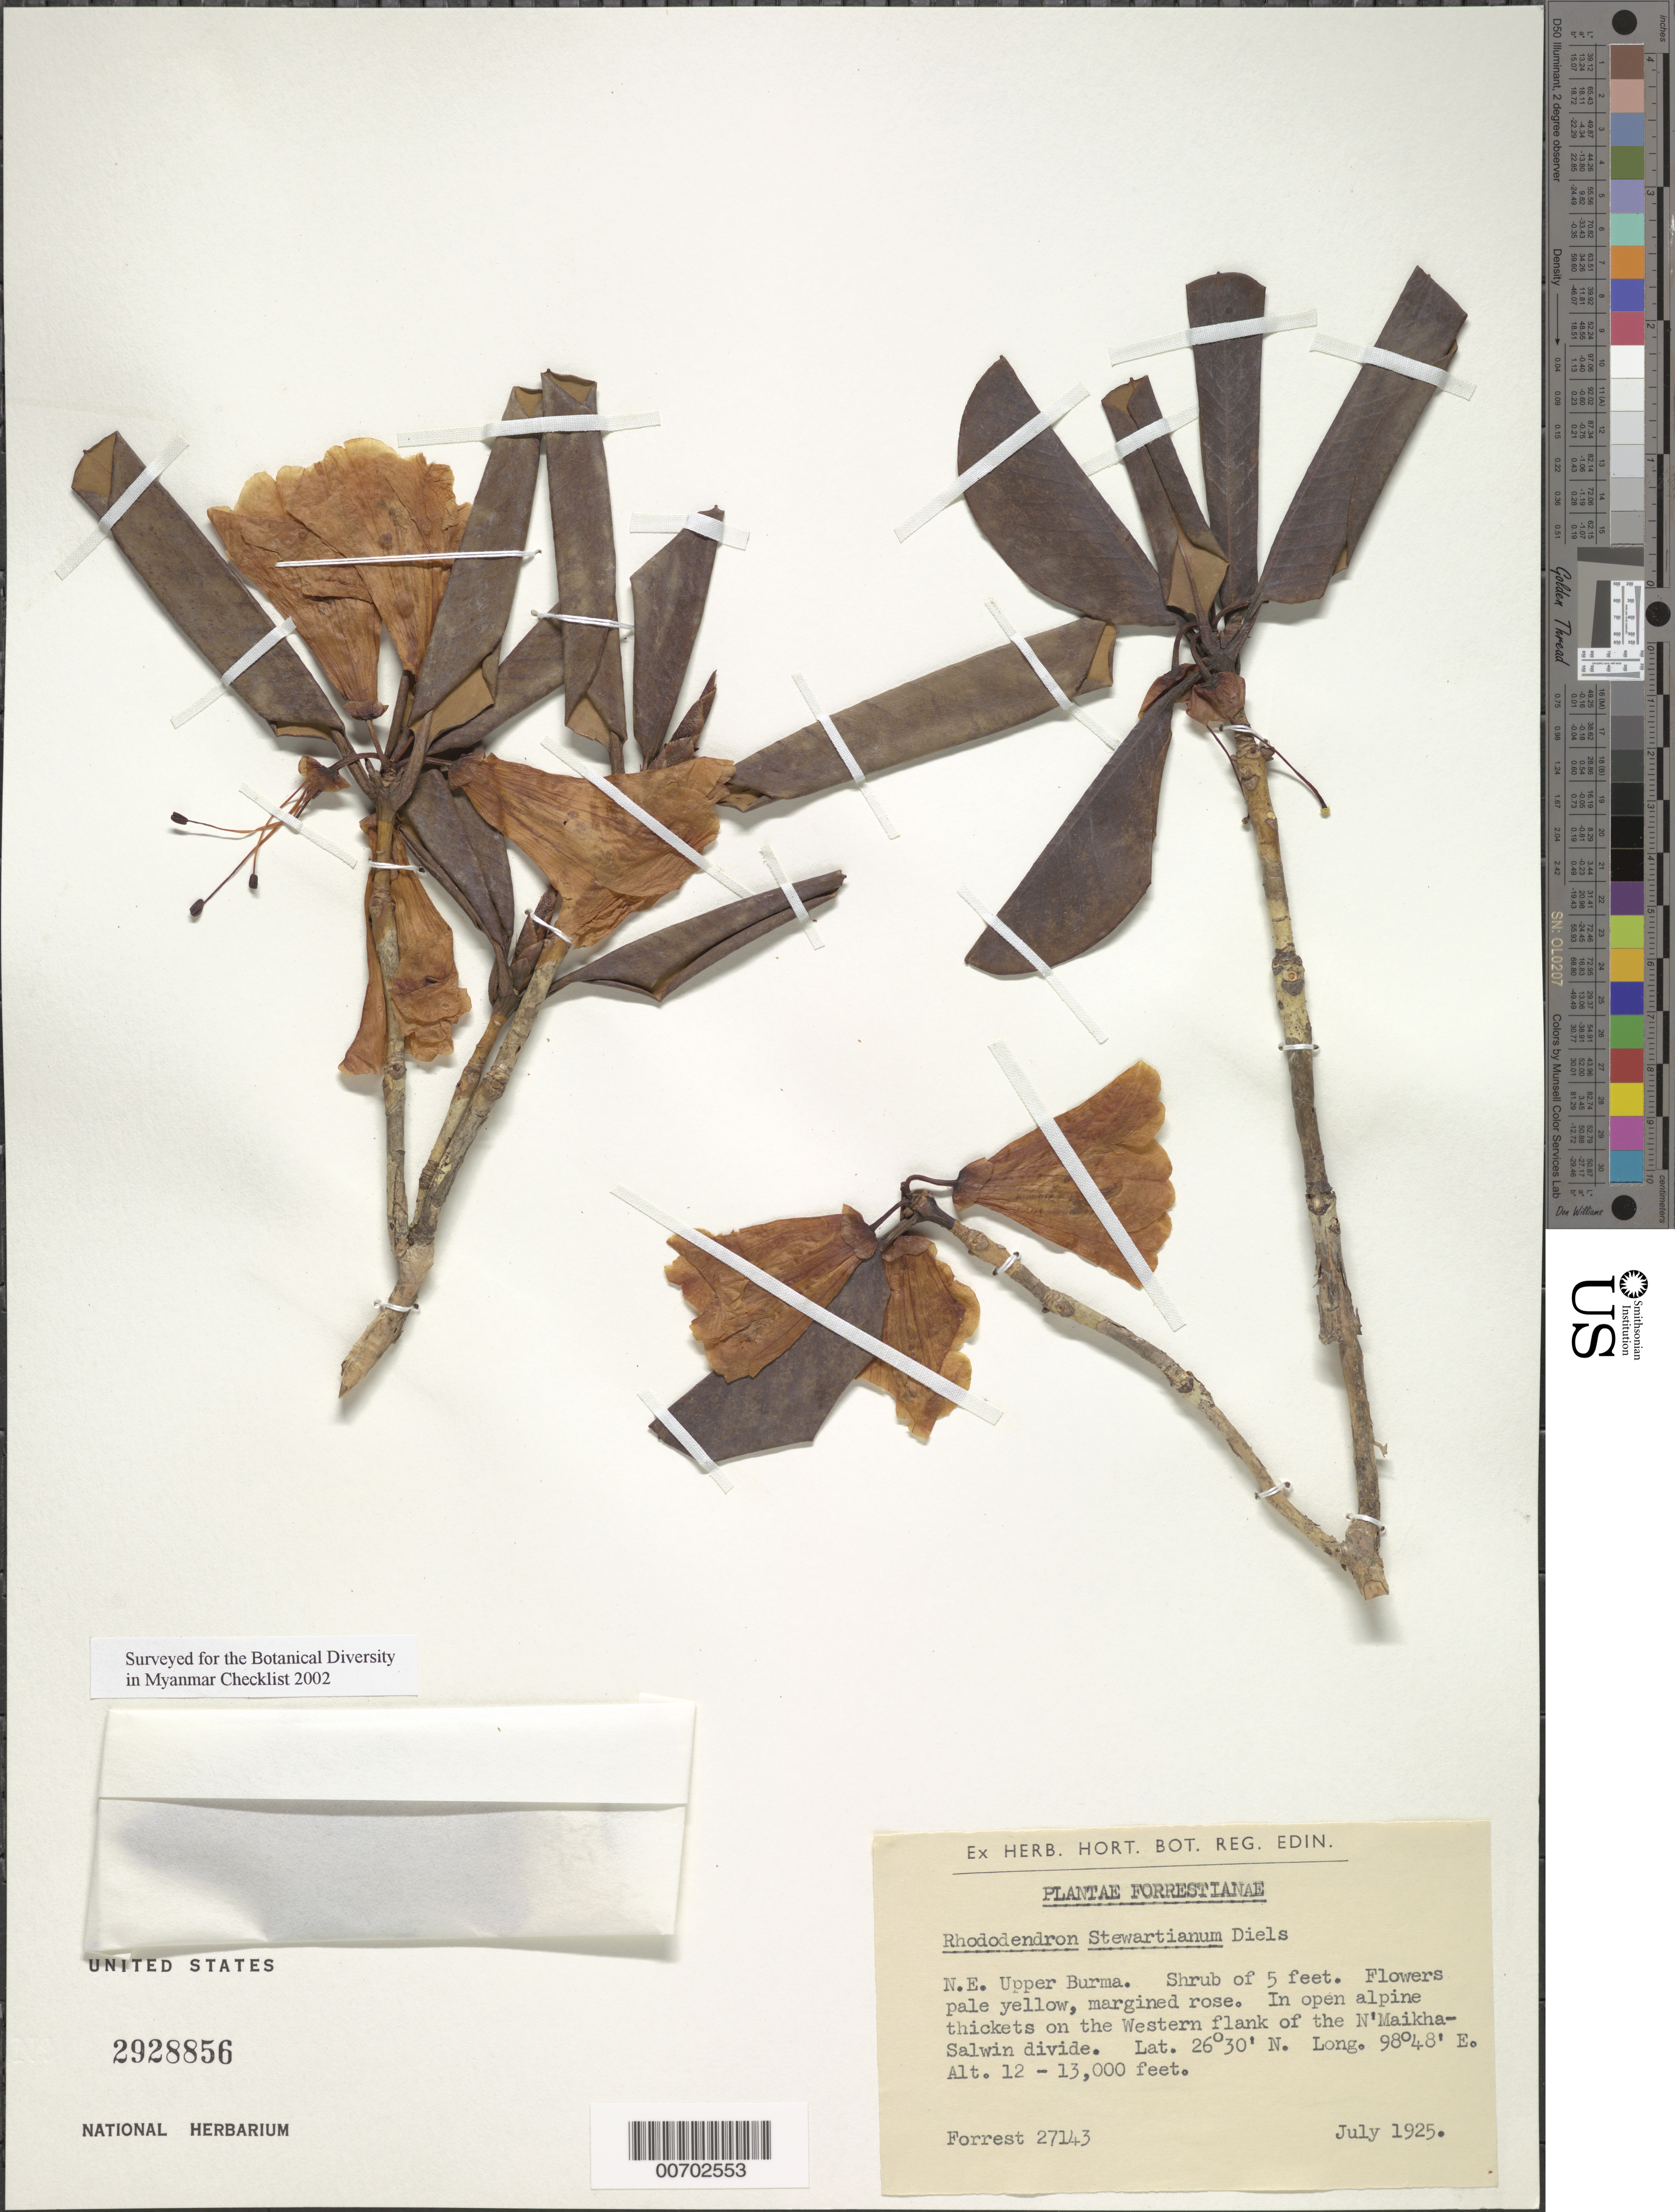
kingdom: Plantae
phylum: Tracheophyta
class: Magnoliopsida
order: Ericales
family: Ericaceae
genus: Rhododendron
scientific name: Rhododendron stewartianum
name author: Diels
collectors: G. Forrest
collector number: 27143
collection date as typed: Jul 1925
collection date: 1925-07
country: Myanmar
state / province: Kachin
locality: N'Maikha-Salwin Divide, W flank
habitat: In open alpine thickets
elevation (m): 3658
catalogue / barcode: US 2928856